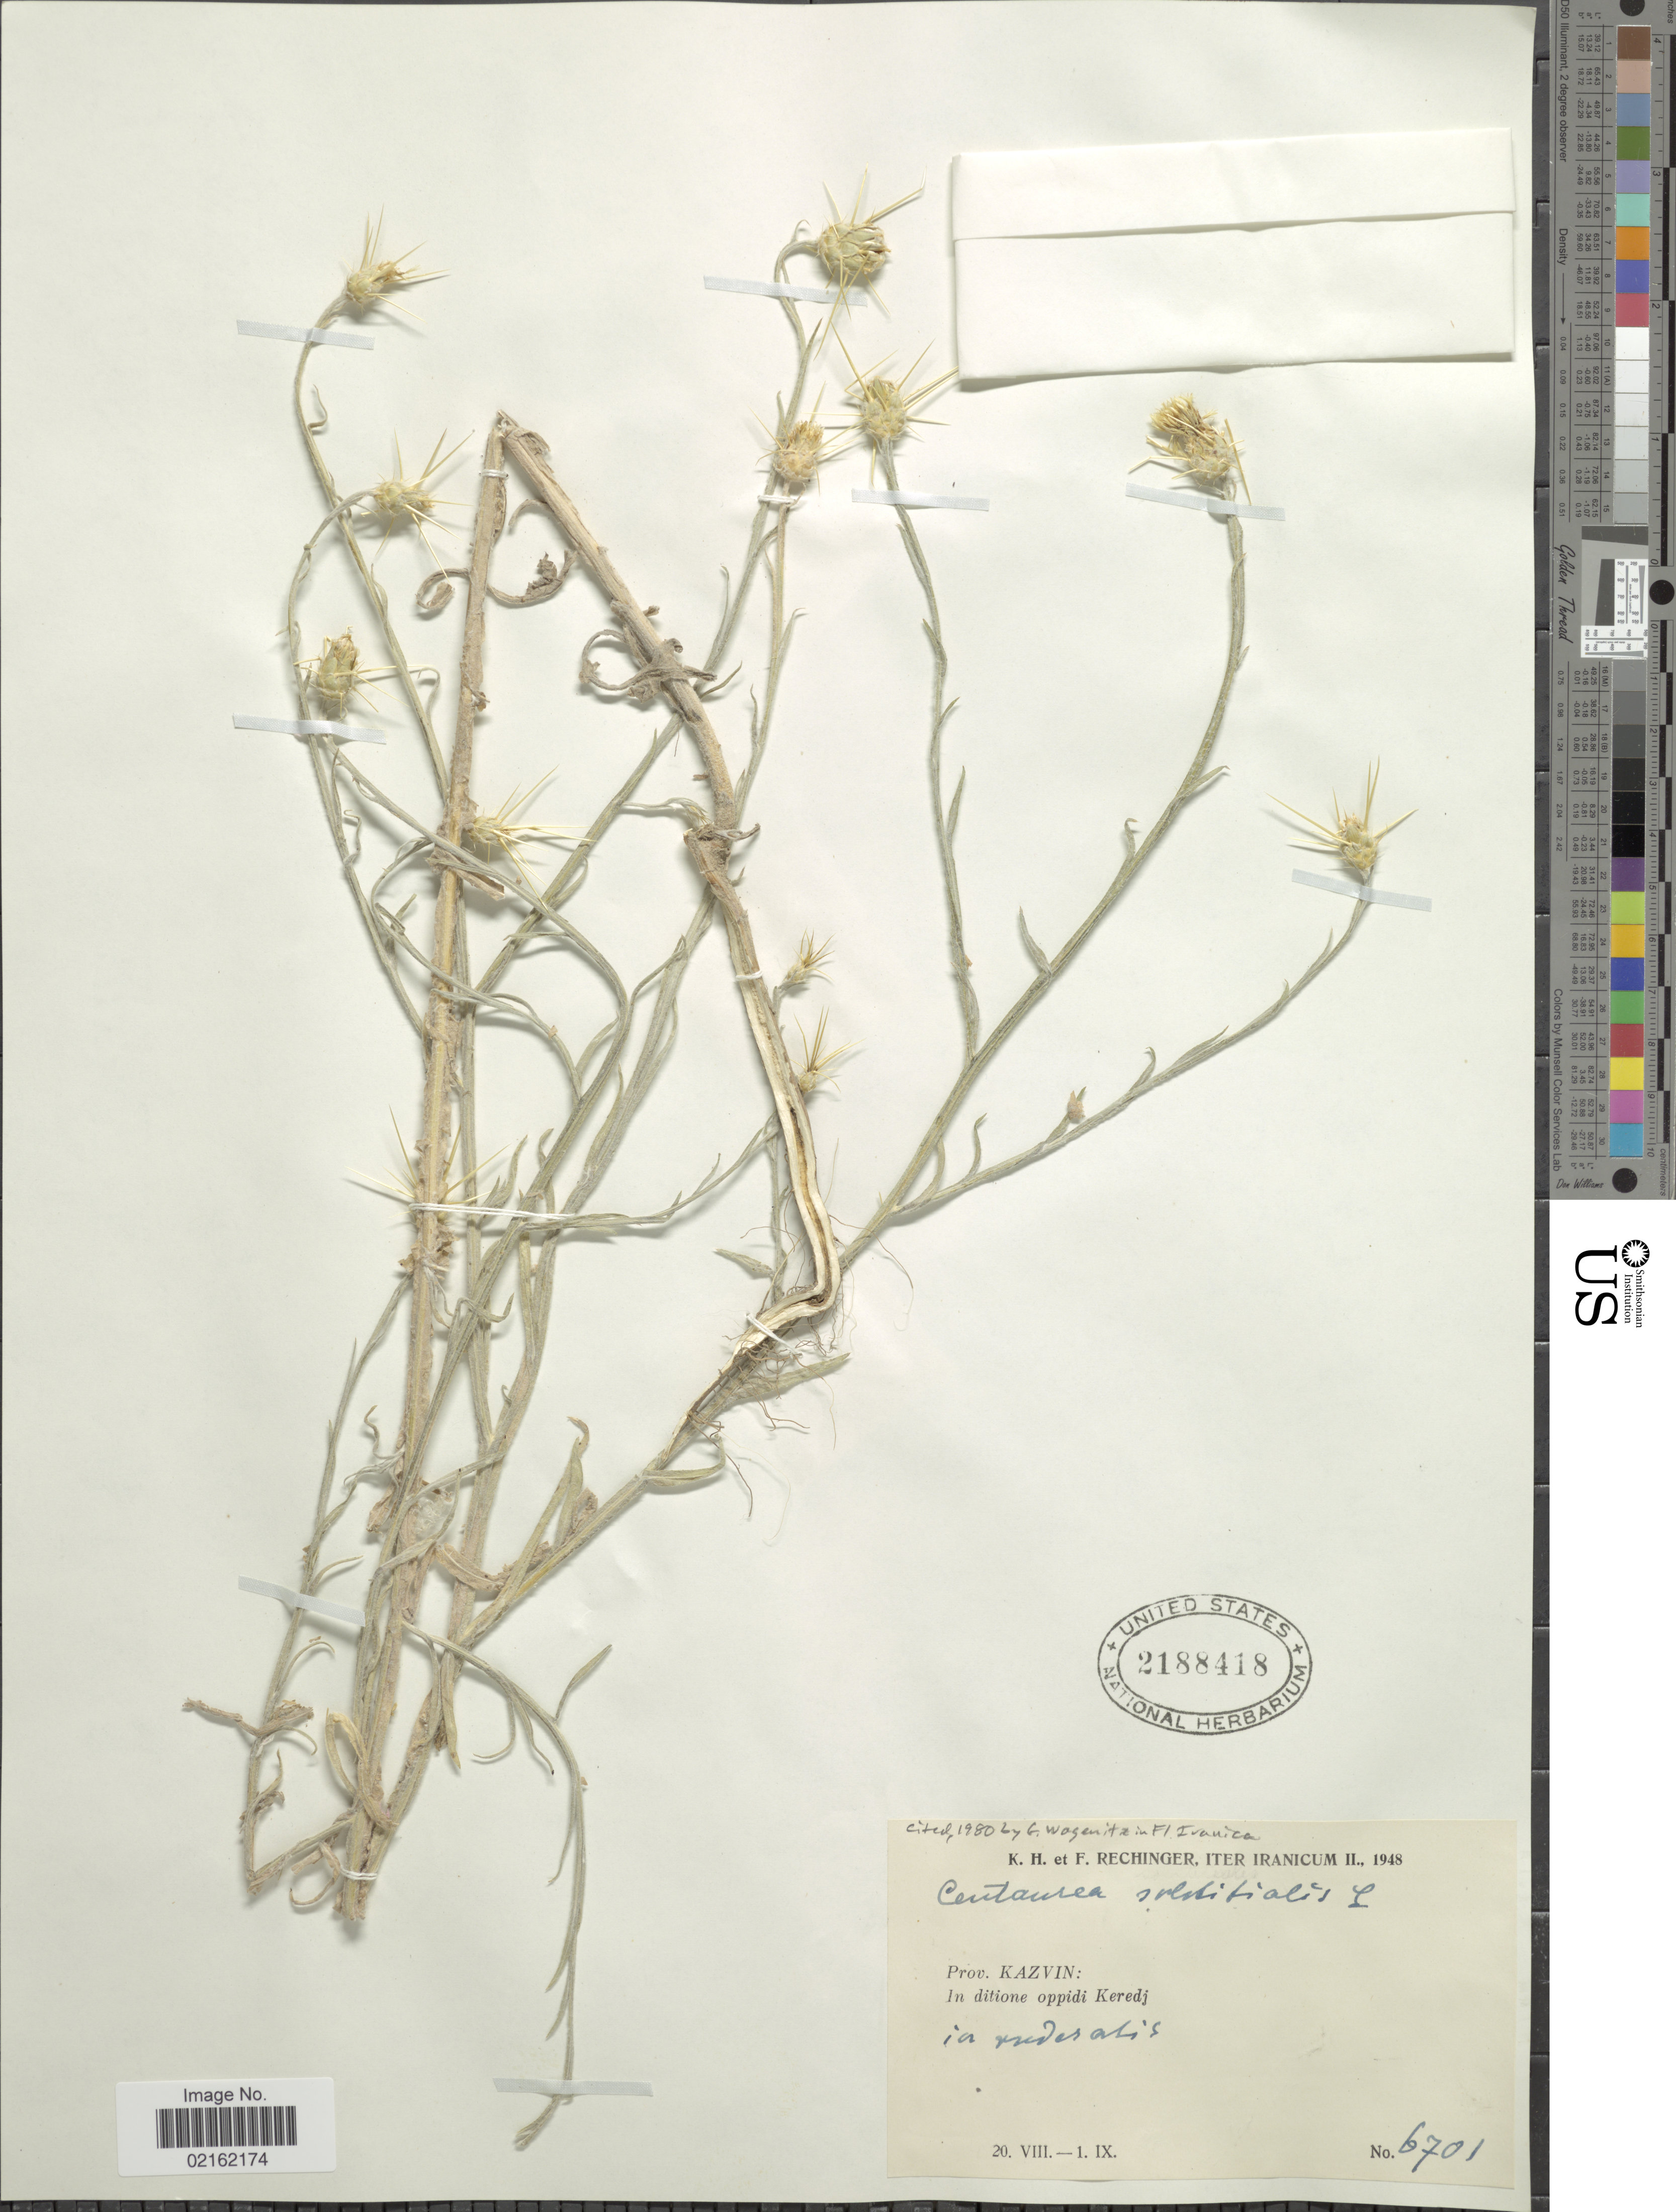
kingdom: Plantae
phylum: Tracheophyta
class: Magnoliopsida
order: Asterales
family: Asteraceae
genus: Centaurea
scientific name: Centaurea solstitialis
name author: L.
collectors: K. H. Rechinger & F. Rechinger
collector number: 6701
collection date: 1948-08-20/1948-09-01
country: Iran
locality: Prov. Kazvin, ditione oppidi Keredj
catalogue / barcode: US 2188418